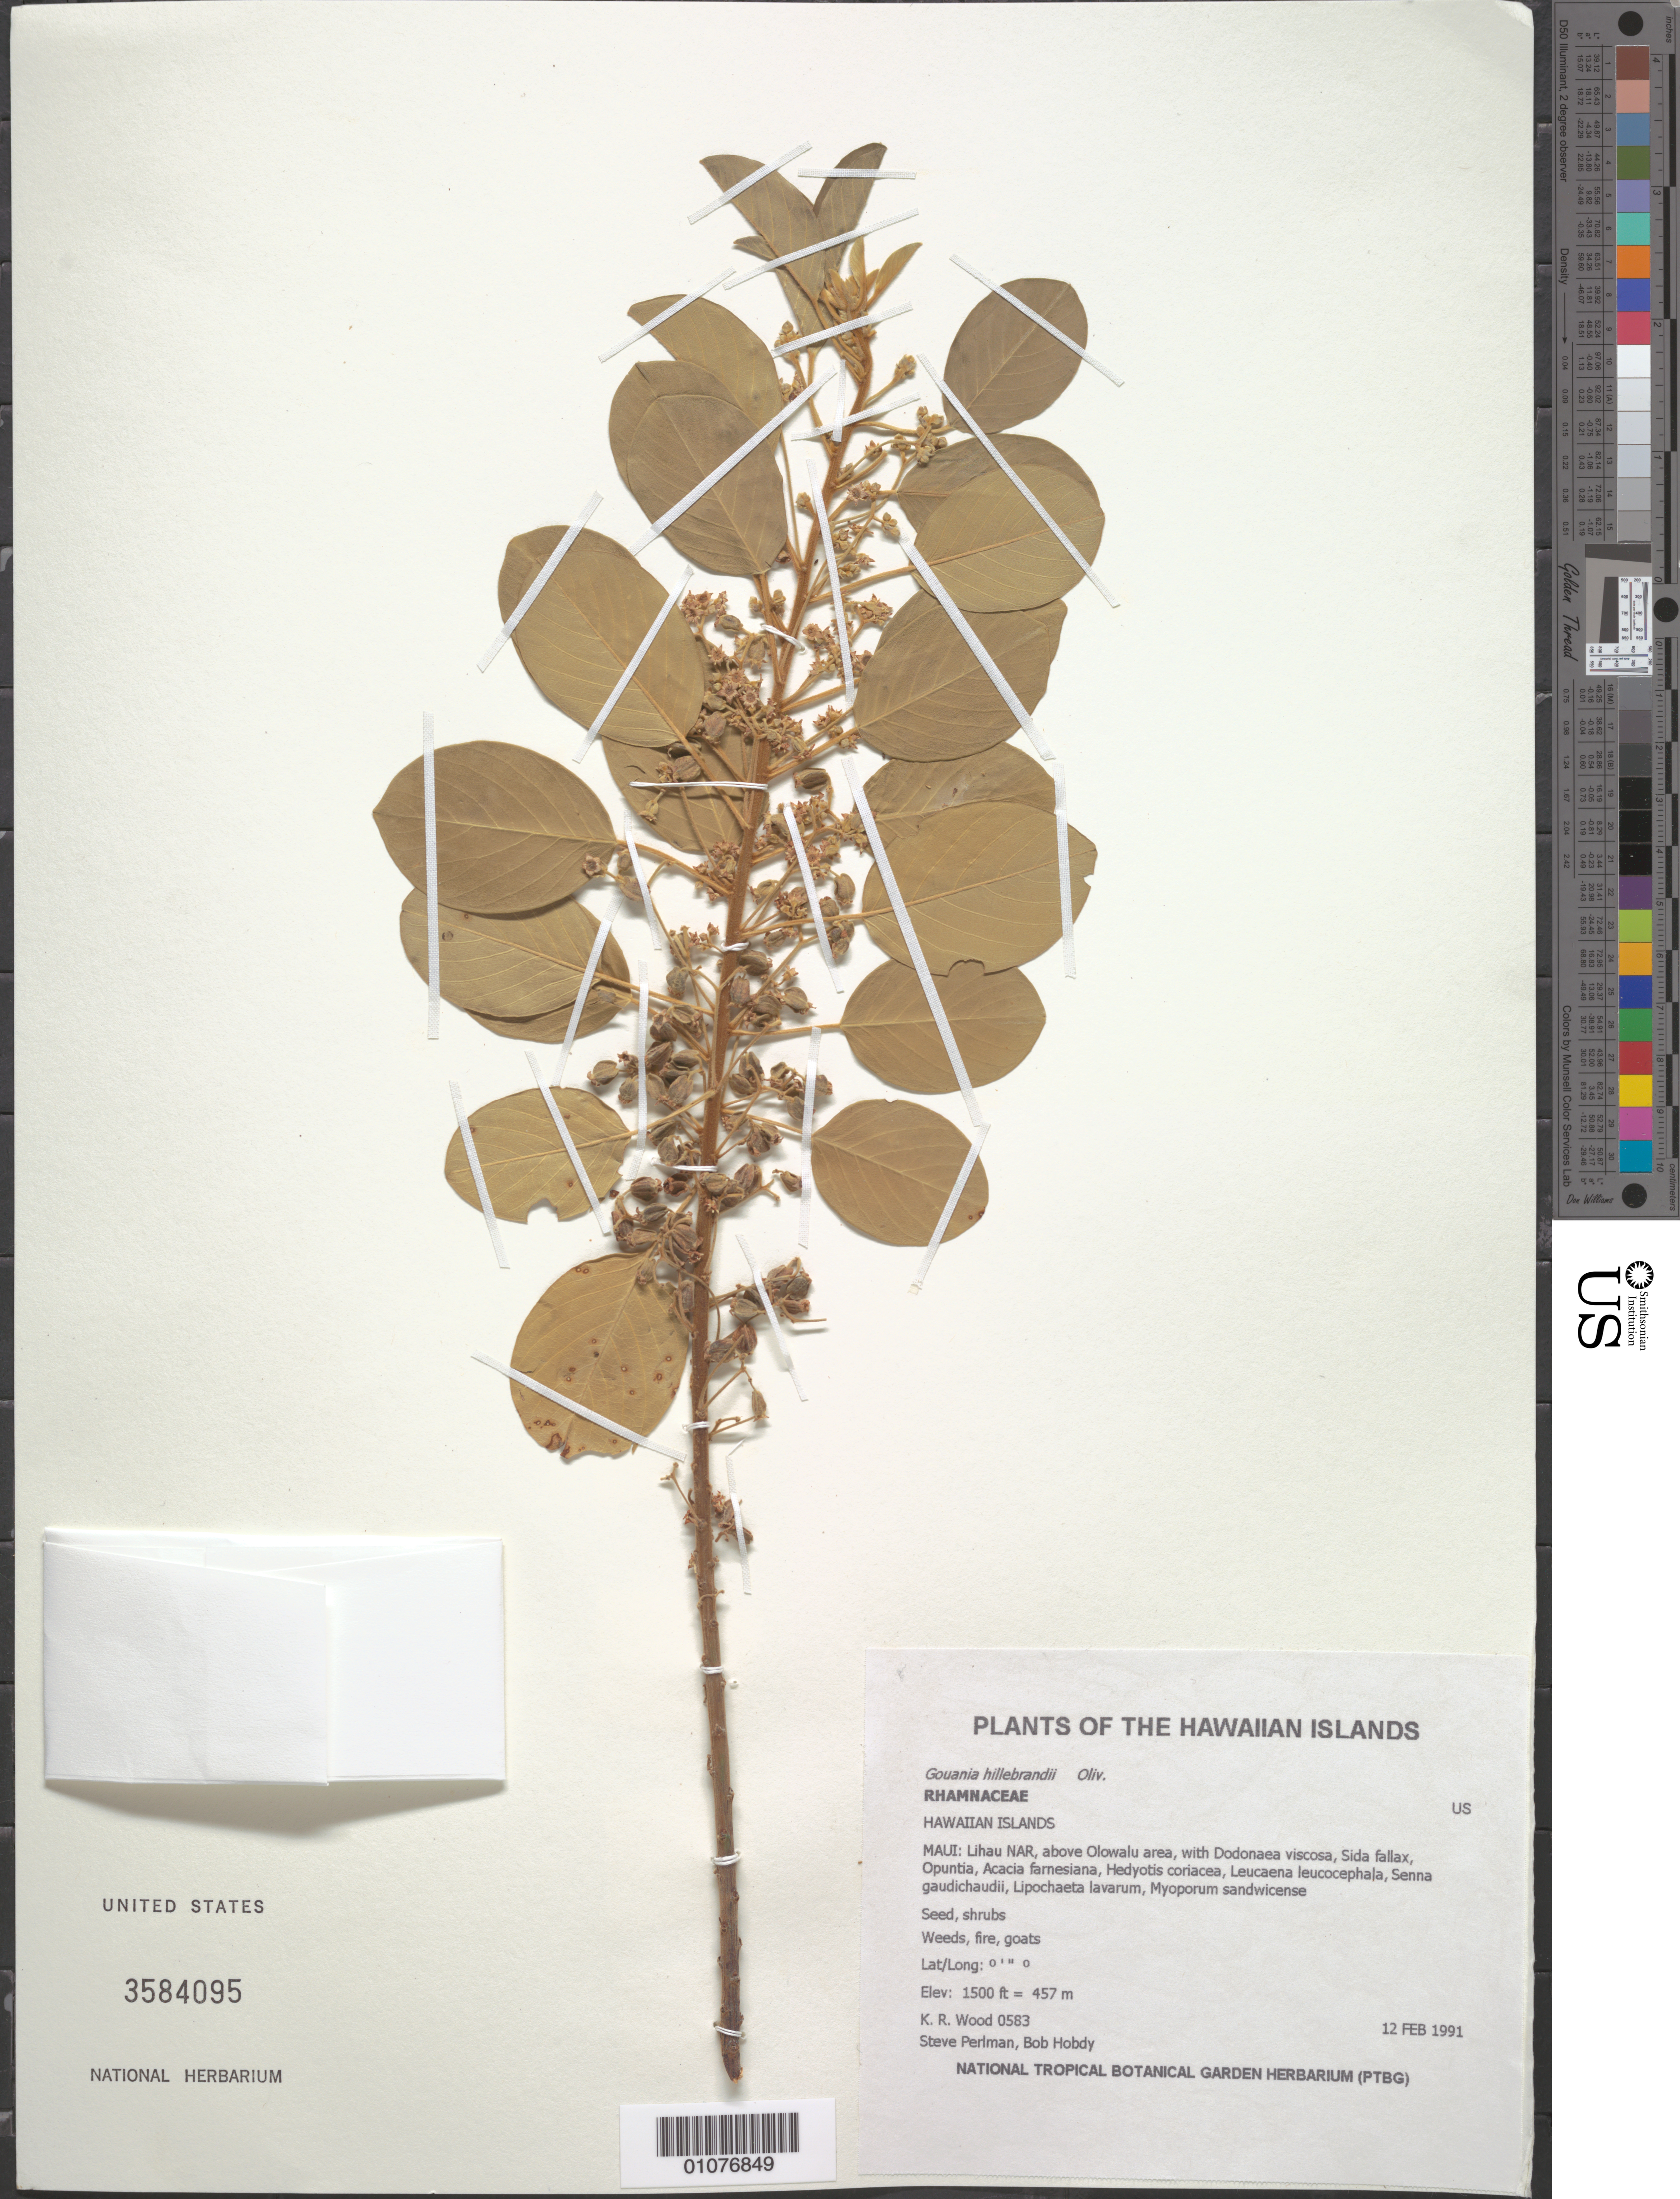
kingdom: Plantae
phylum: Tracheophyta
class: Magnoliopsida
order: Rosales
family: Rhamnaceae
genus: Gouania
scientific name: Gouania hillebrandii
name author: Oliv.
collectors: K. R. Wood, S. P. Perlman & B. Hobdy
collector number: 1583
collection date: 1991-02-12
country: United States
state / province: Hawaii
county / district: Maui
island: Maui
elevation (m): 457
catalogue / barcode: US 3584095